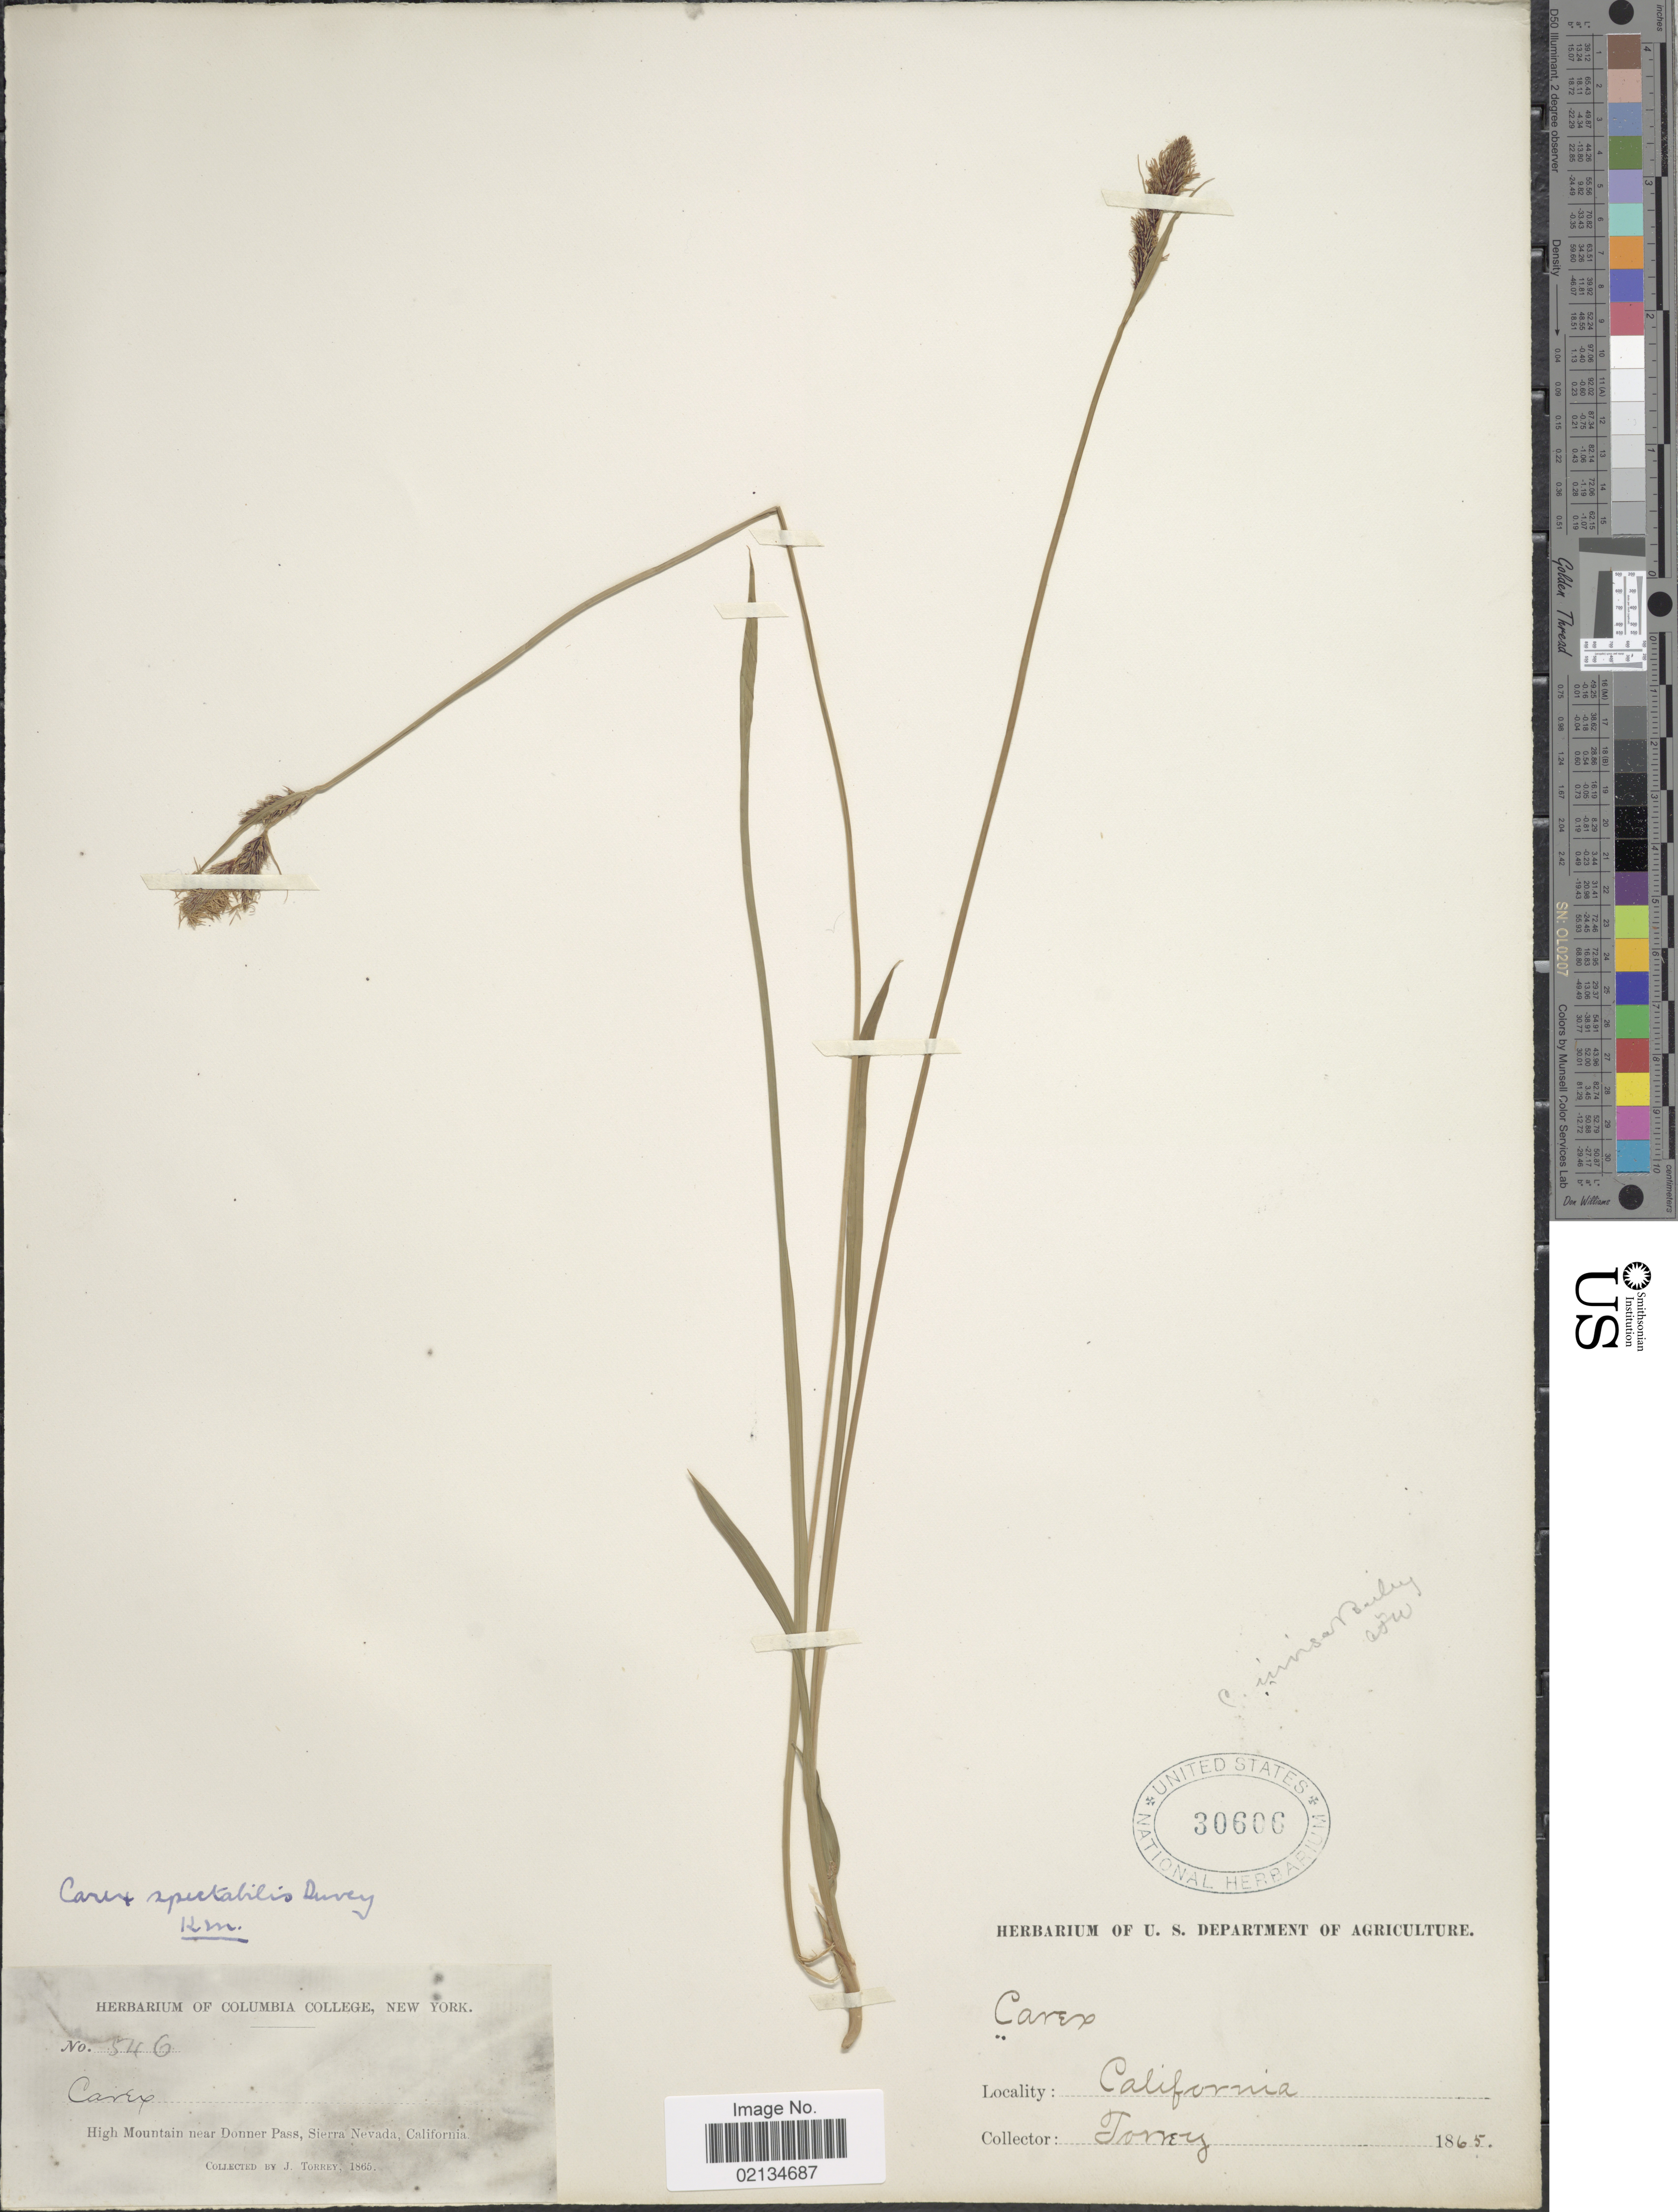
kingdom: Plantae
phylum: Tracheophyta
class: Liliopsida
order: Poales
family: Cyperaceae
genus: Carex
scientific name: Carex spectabilis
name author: Dewey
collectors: J. Torrey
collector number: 546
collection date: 1865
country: United States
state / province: California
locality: High Mointain near Donner Pass, Sierra Nevada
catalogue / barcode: US 30606